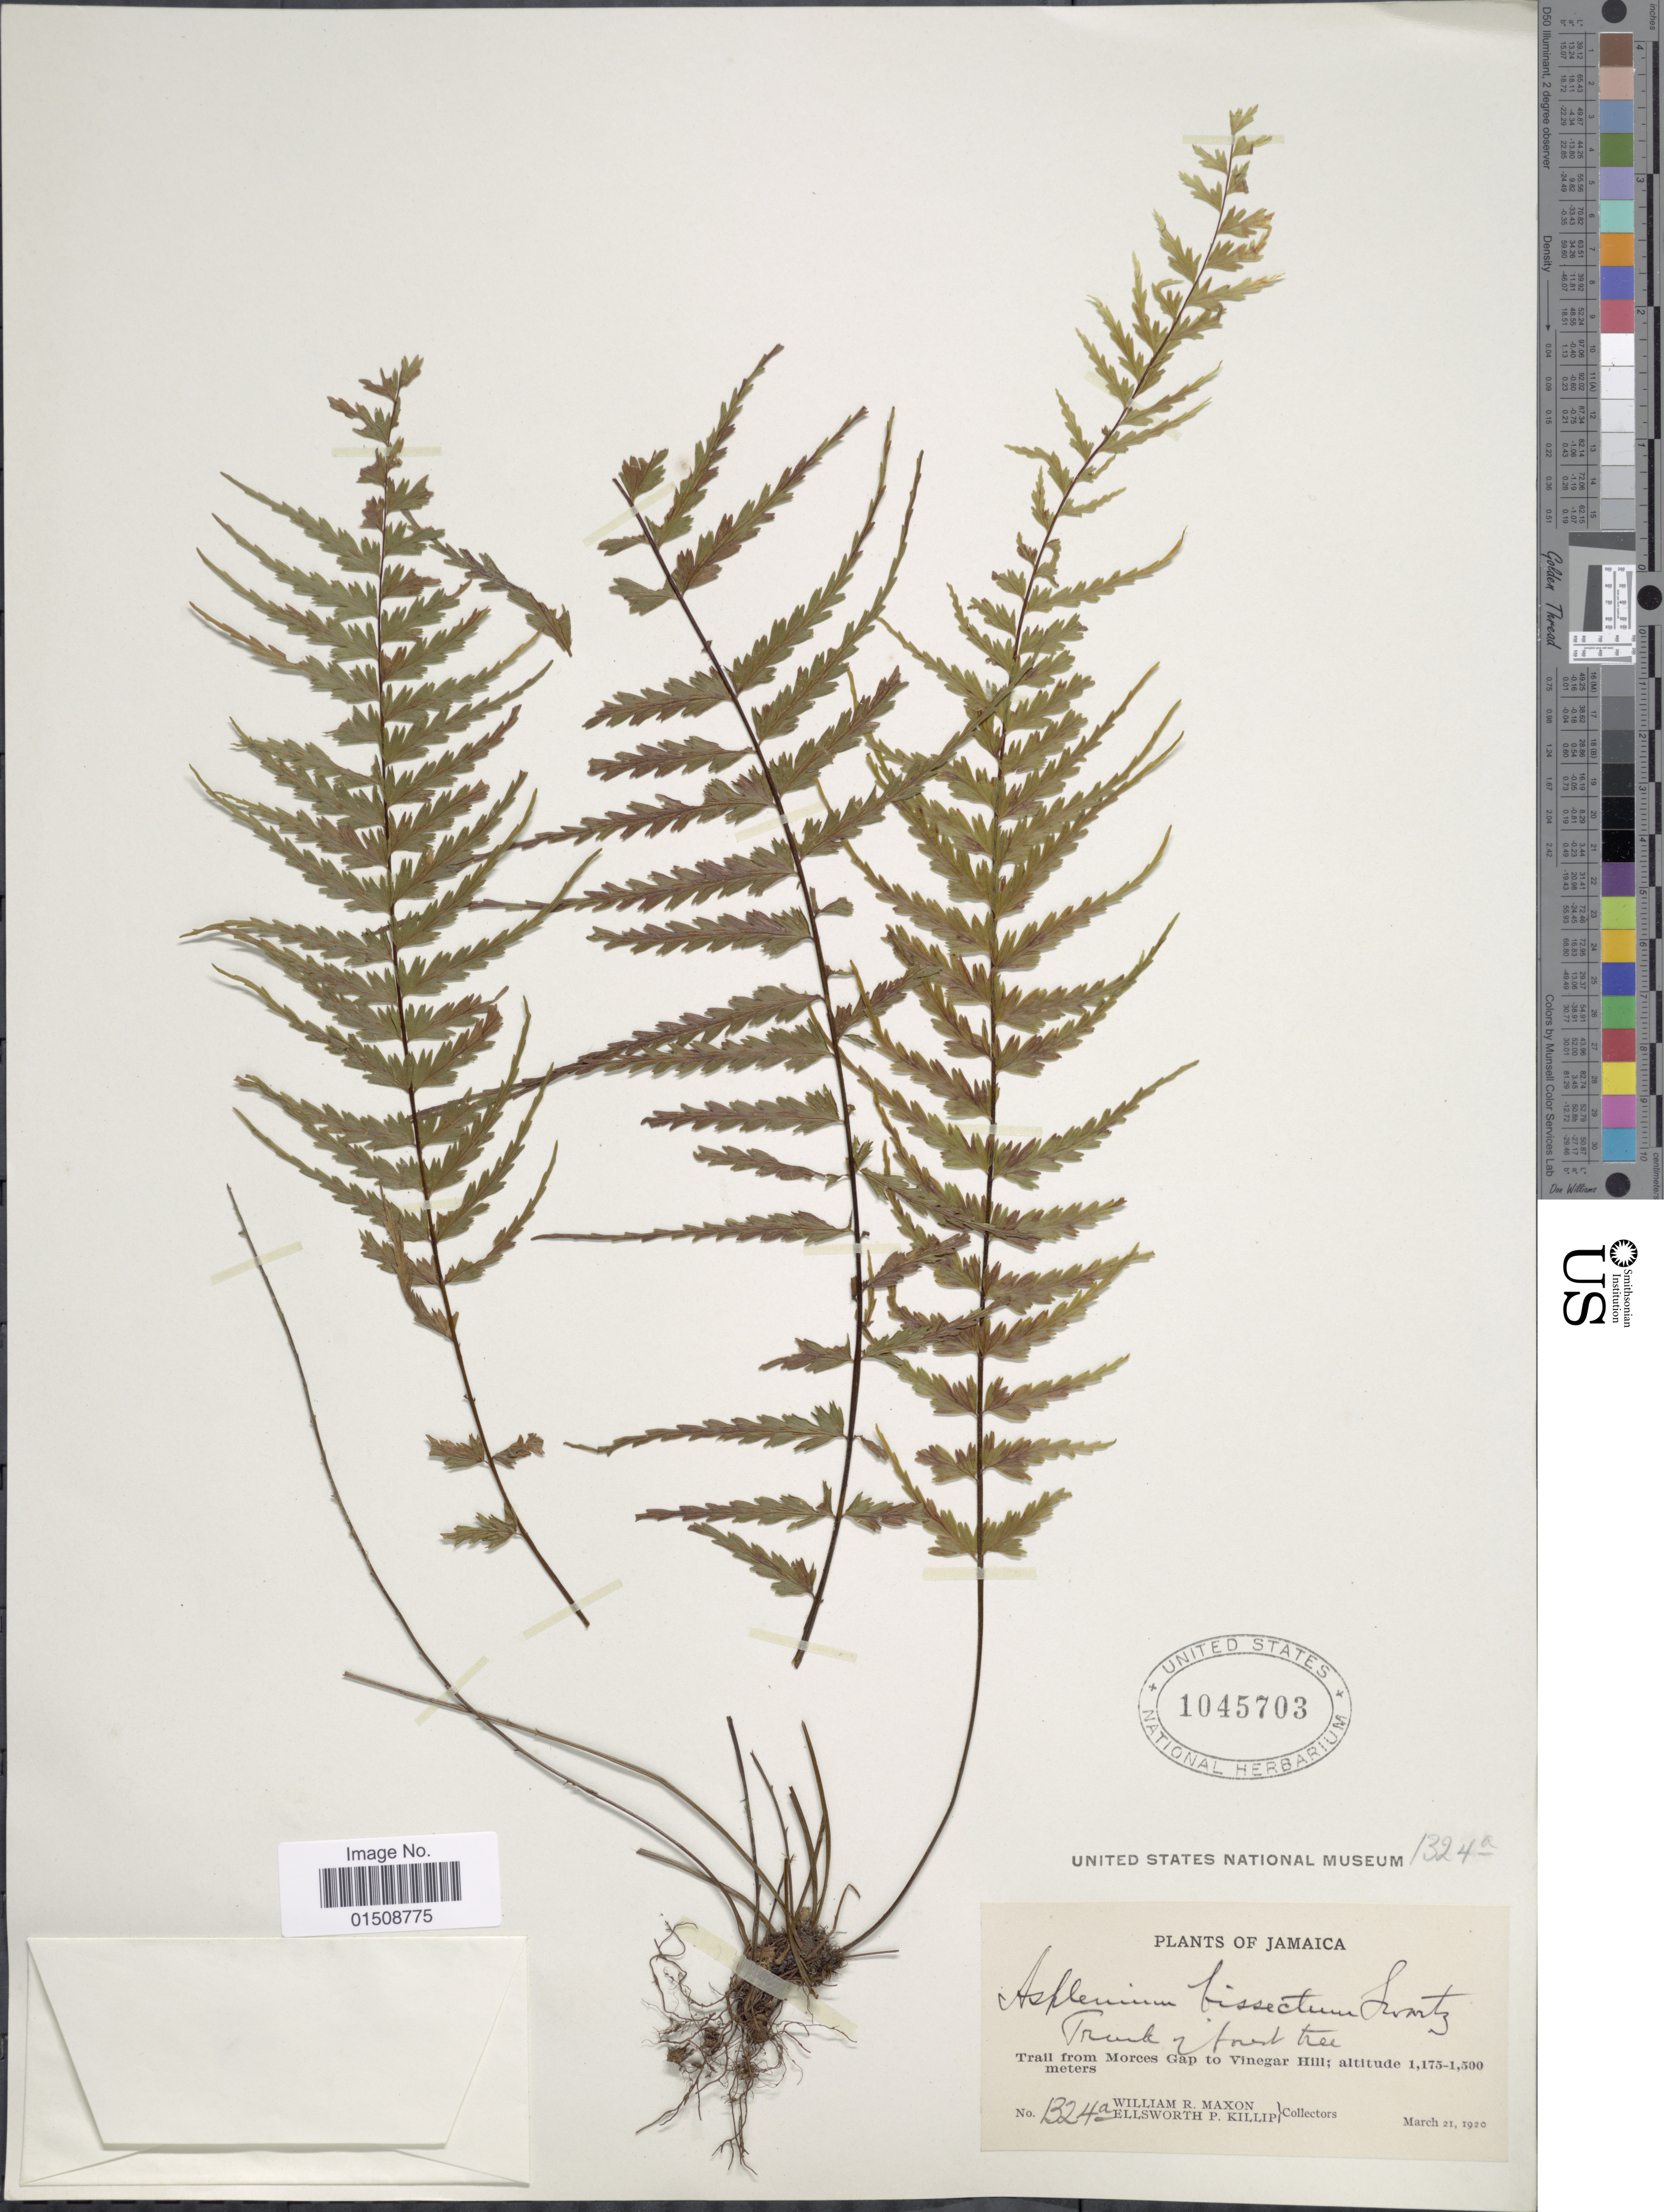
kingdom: Plantae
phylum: Tracheophyta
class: Polypodiopsida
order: Polypodiales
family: Aspleniaceae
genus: Asplenium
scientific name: Asplenium dissectum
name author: Brack. in Wilkes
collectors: W. R. Maxon & E. P. Killip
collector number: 1324a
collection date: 1920-03-21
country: Jamaica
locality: Trail from Morces Gap to Vinegar Hill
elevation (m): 1175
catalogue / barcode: US 1045703